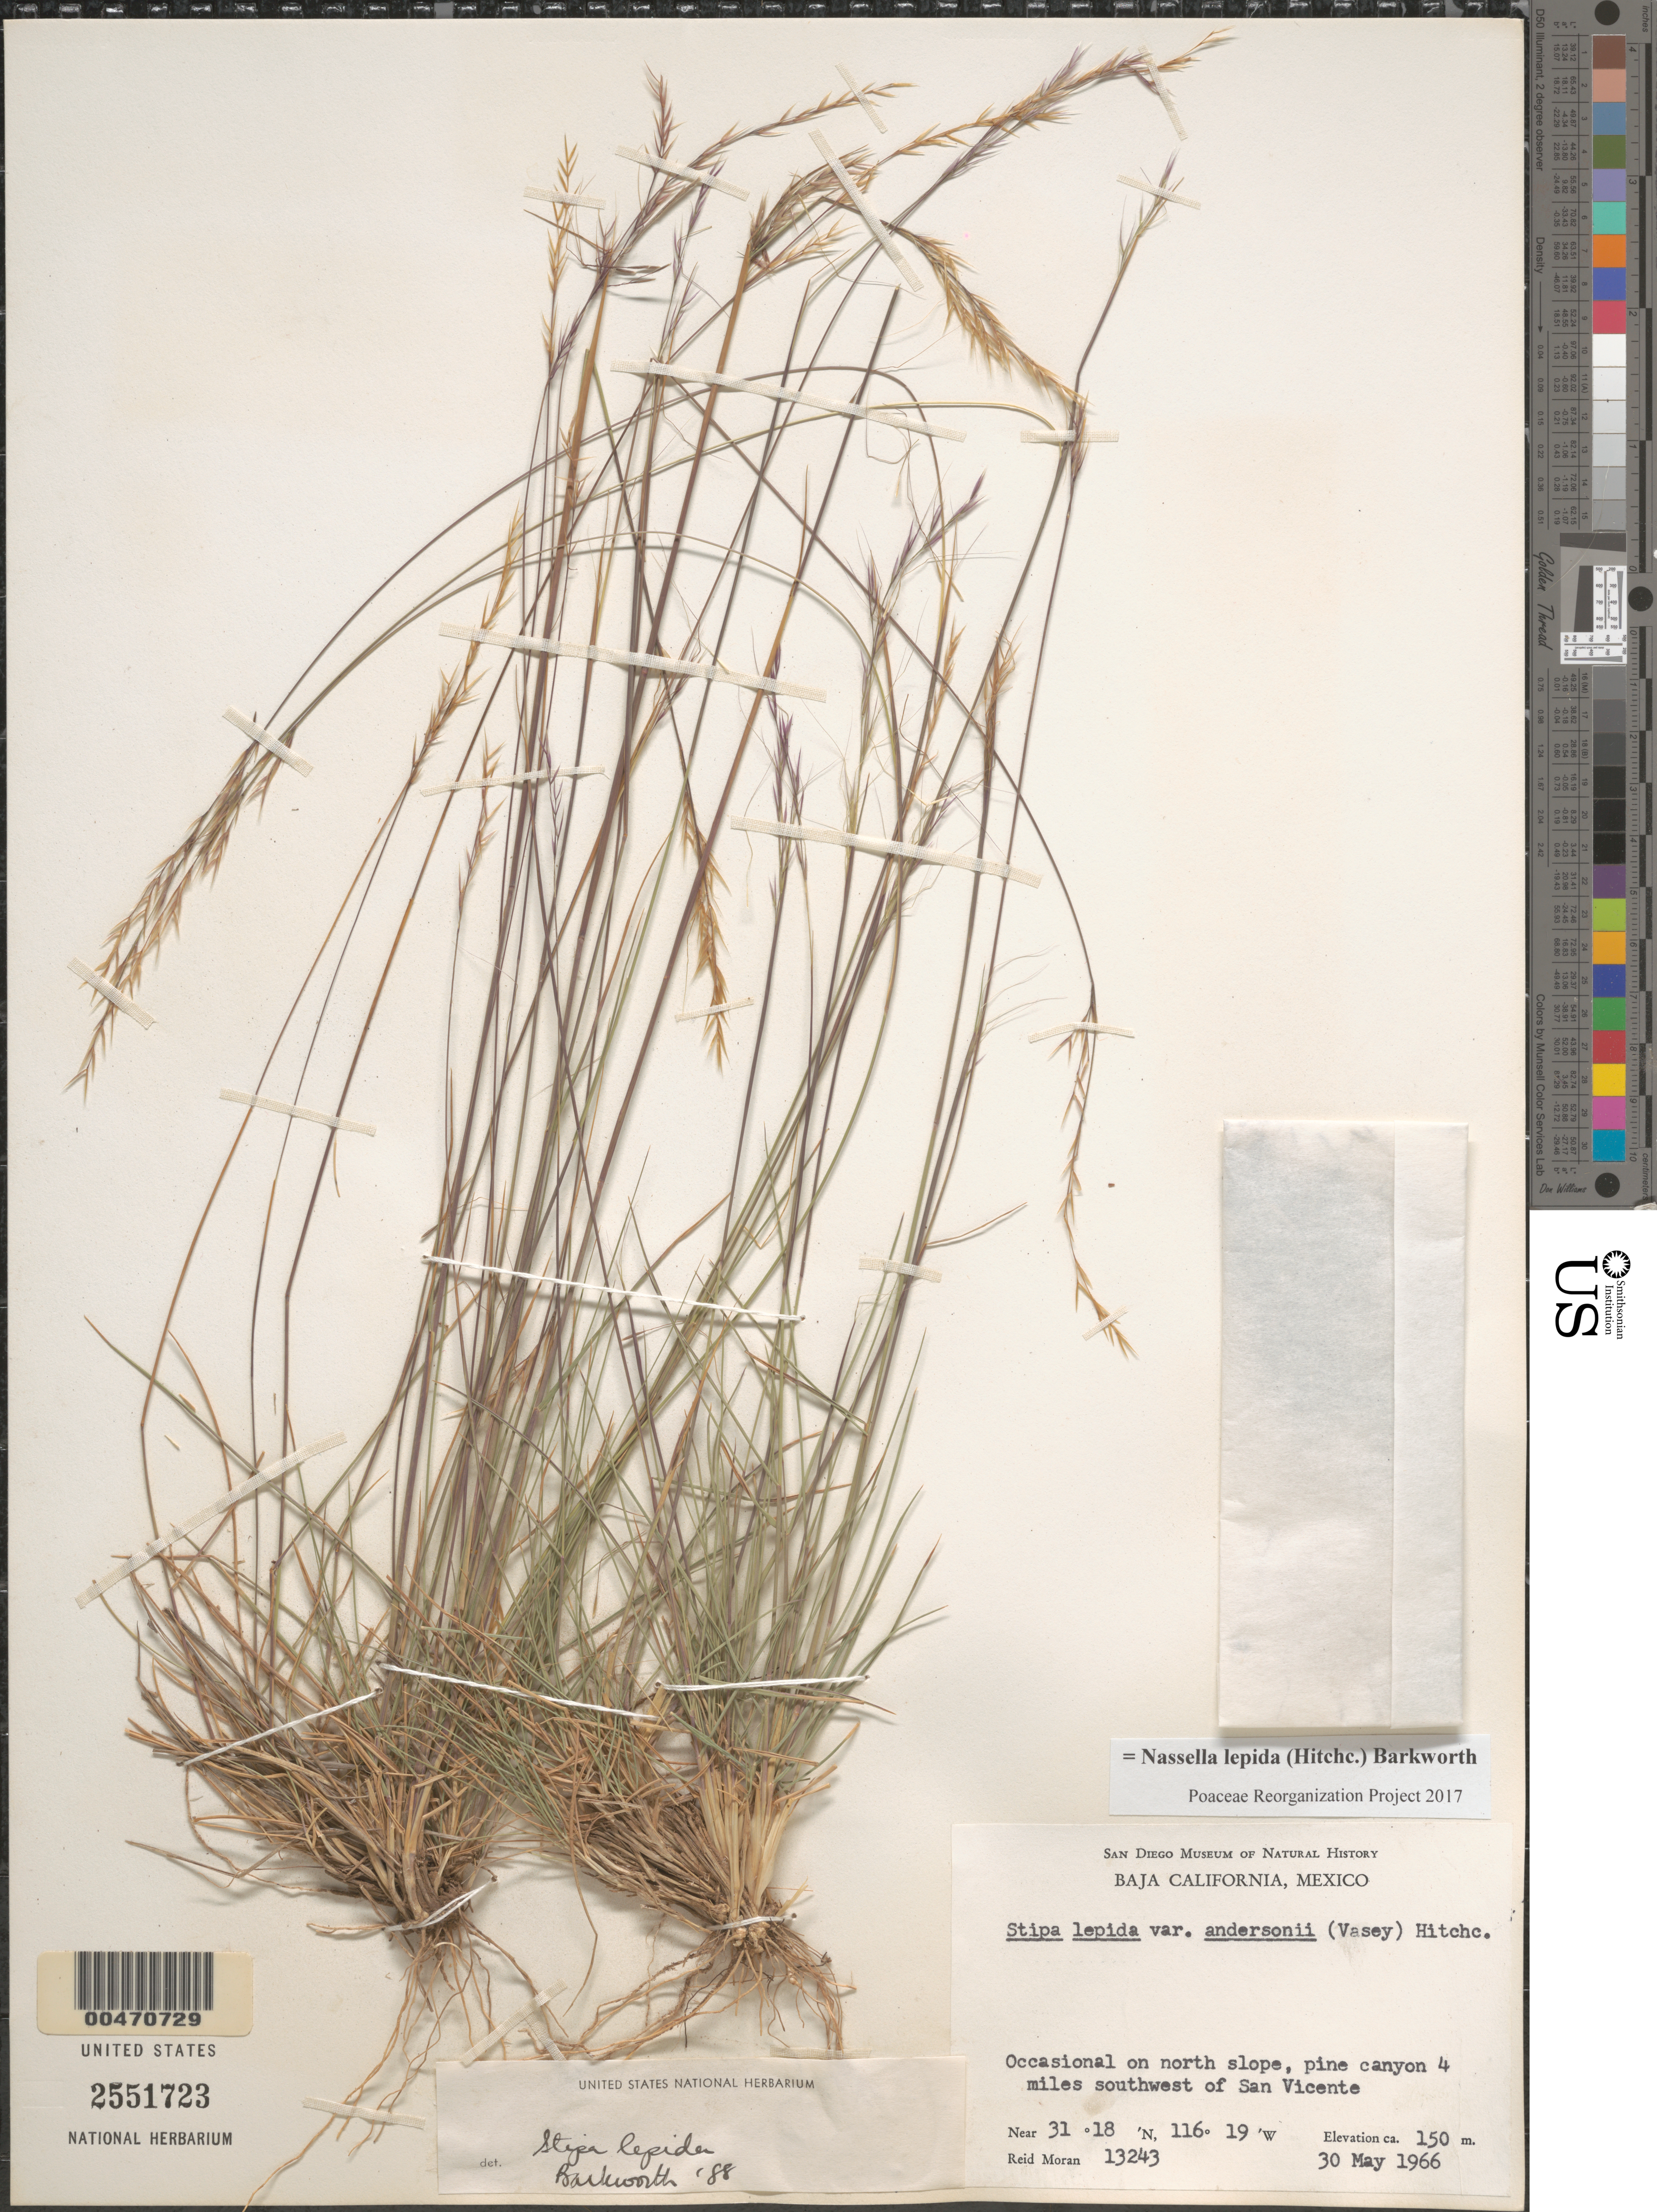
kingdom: Plantae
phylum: Tracheophyta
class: Liliopsida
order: Poales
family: Poaceae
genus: Nassella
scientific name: Nassella lepida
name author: (Hitchc.) Barkworth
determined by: Poaceae Reorganization Project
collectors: R. V. Moran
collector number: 13243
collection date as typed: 30 May 1966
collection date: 1966-05-30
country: Mexico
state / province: Baja California Norte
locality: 4 mi SW of San Vicente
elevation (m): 150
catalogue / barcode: US 2551723